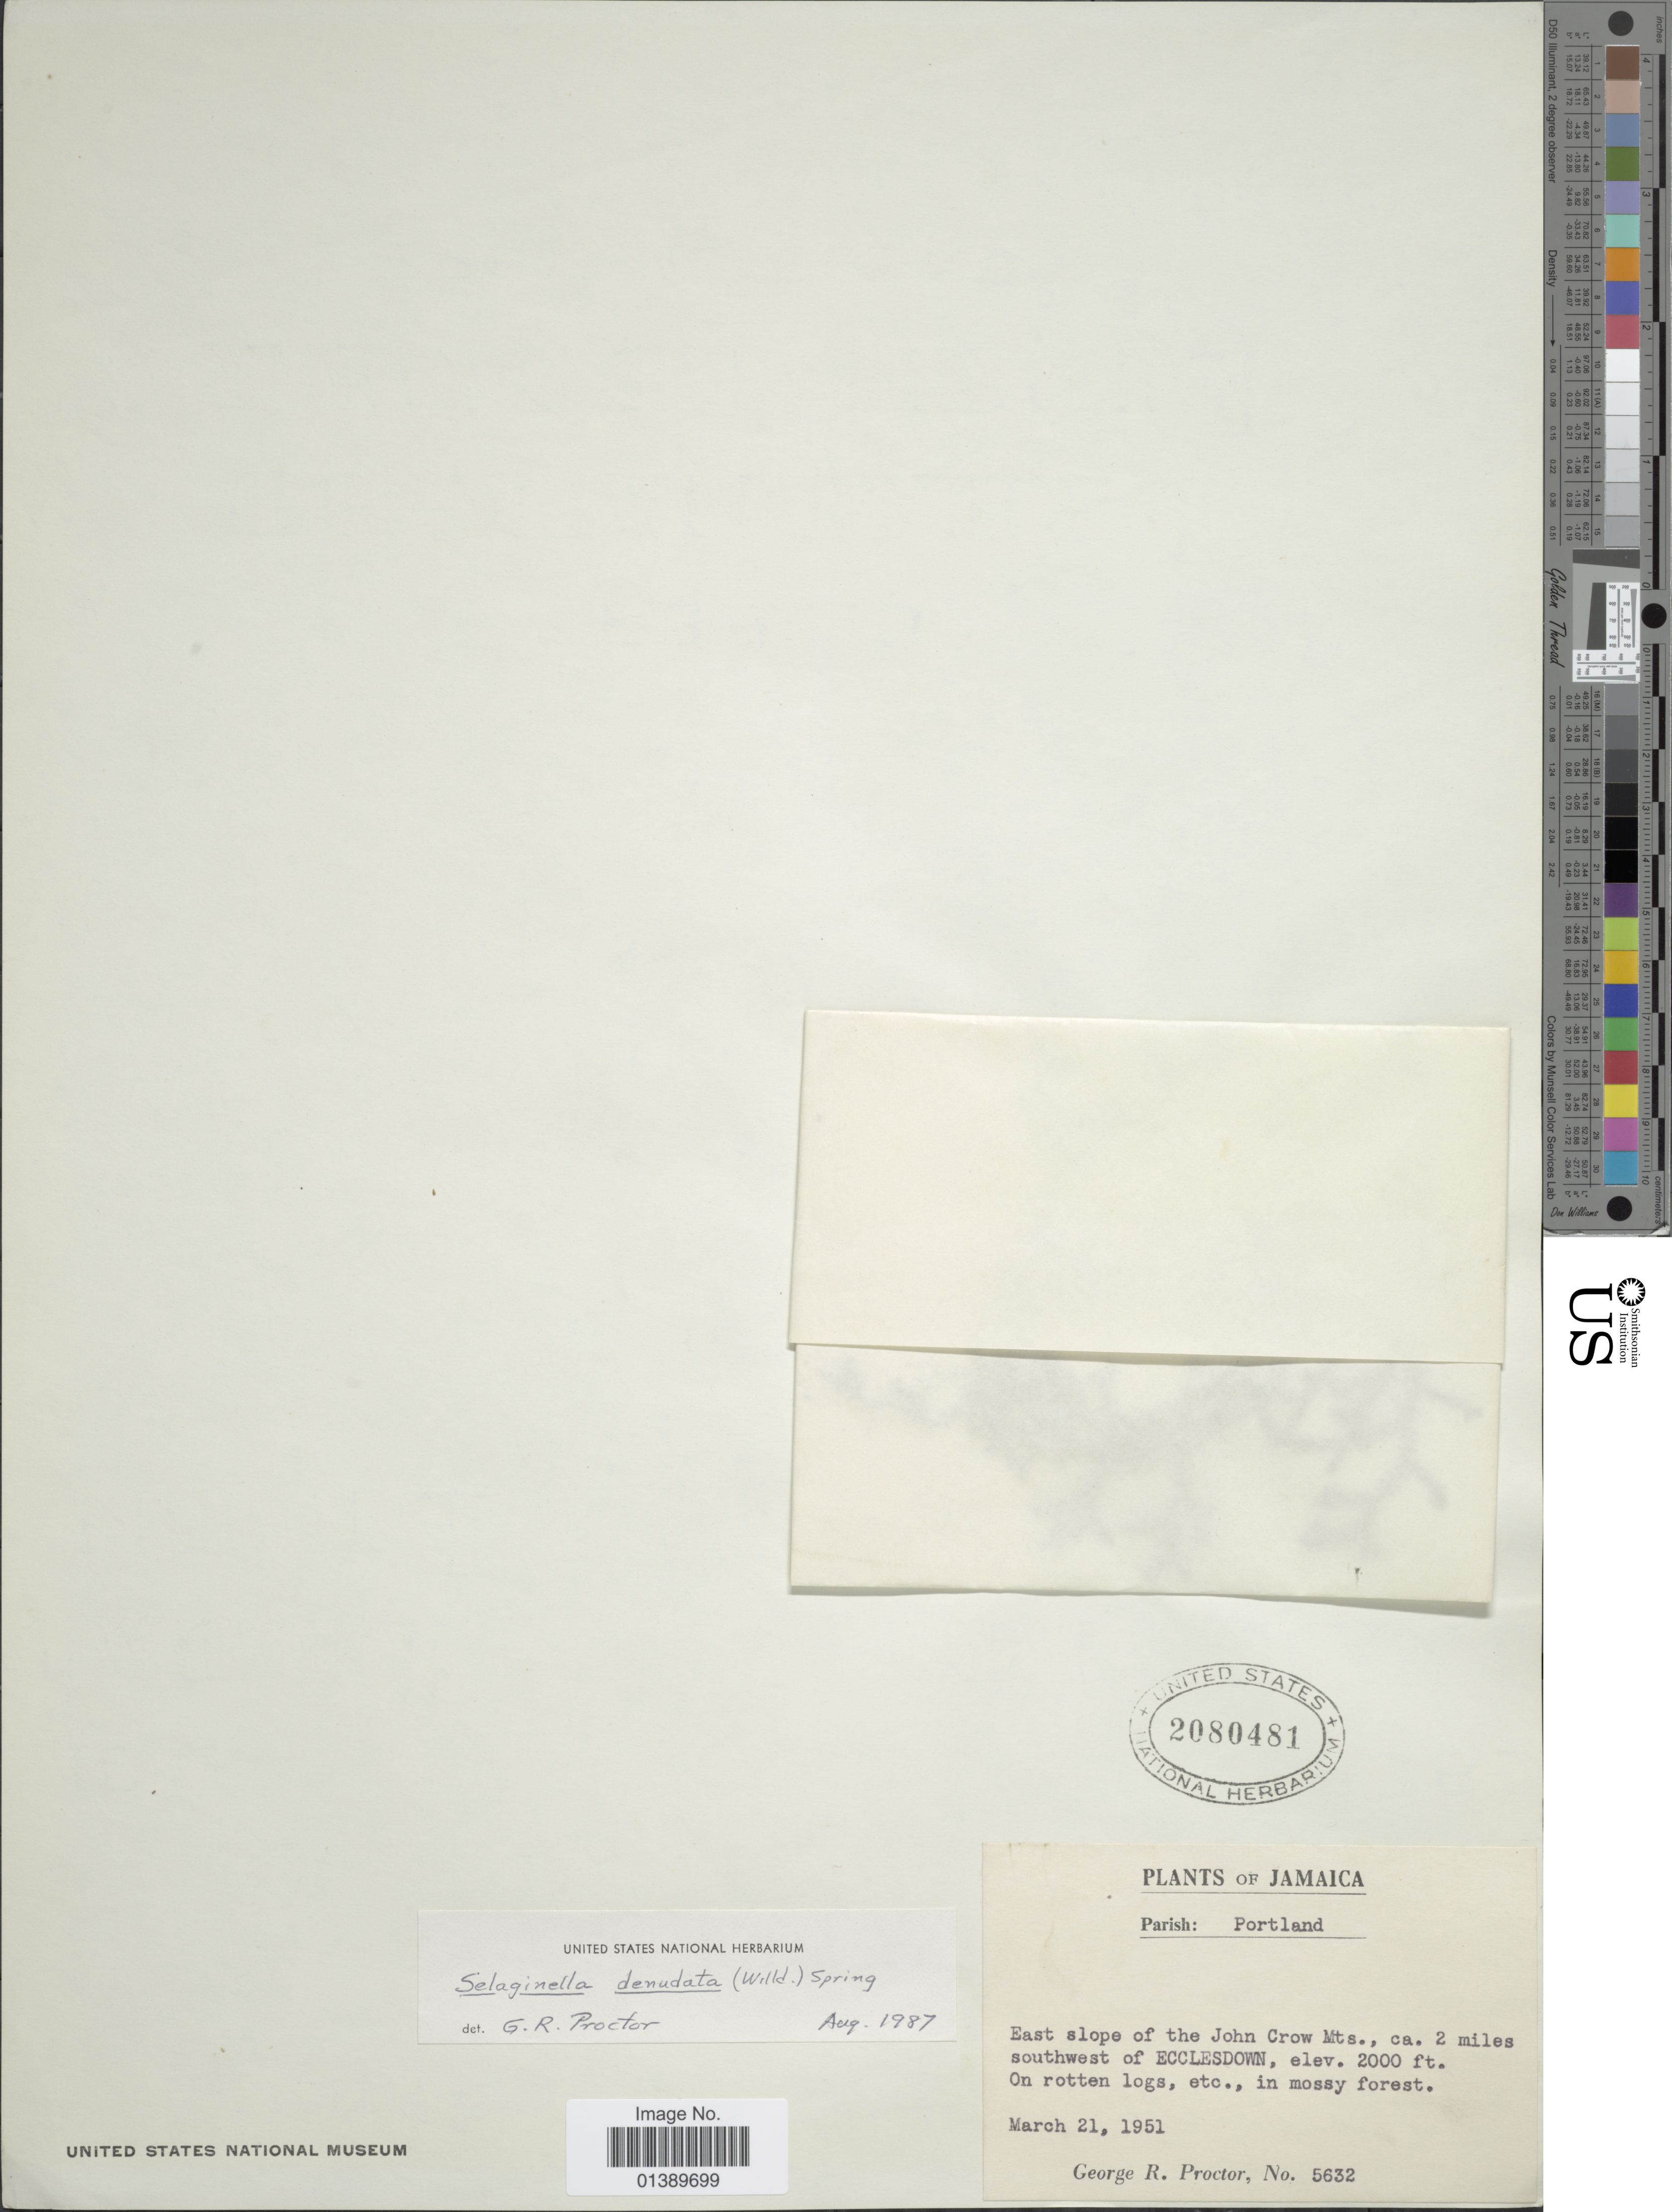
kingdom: Plantae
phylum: Tracheophyta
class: Lycopodiopsida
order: Selaginellales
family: Selaginellaceae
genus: Selaginella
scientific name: Selaginella denudata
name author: (Willd.) Spring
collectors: G. R. Proctor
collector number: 5632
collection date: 1951-03-21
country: Jamaica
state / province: Portland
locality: East slope of the John Crow Mts., ca 2 miles southwest of Ecclesdown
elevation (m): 610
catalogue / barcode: US 20804481